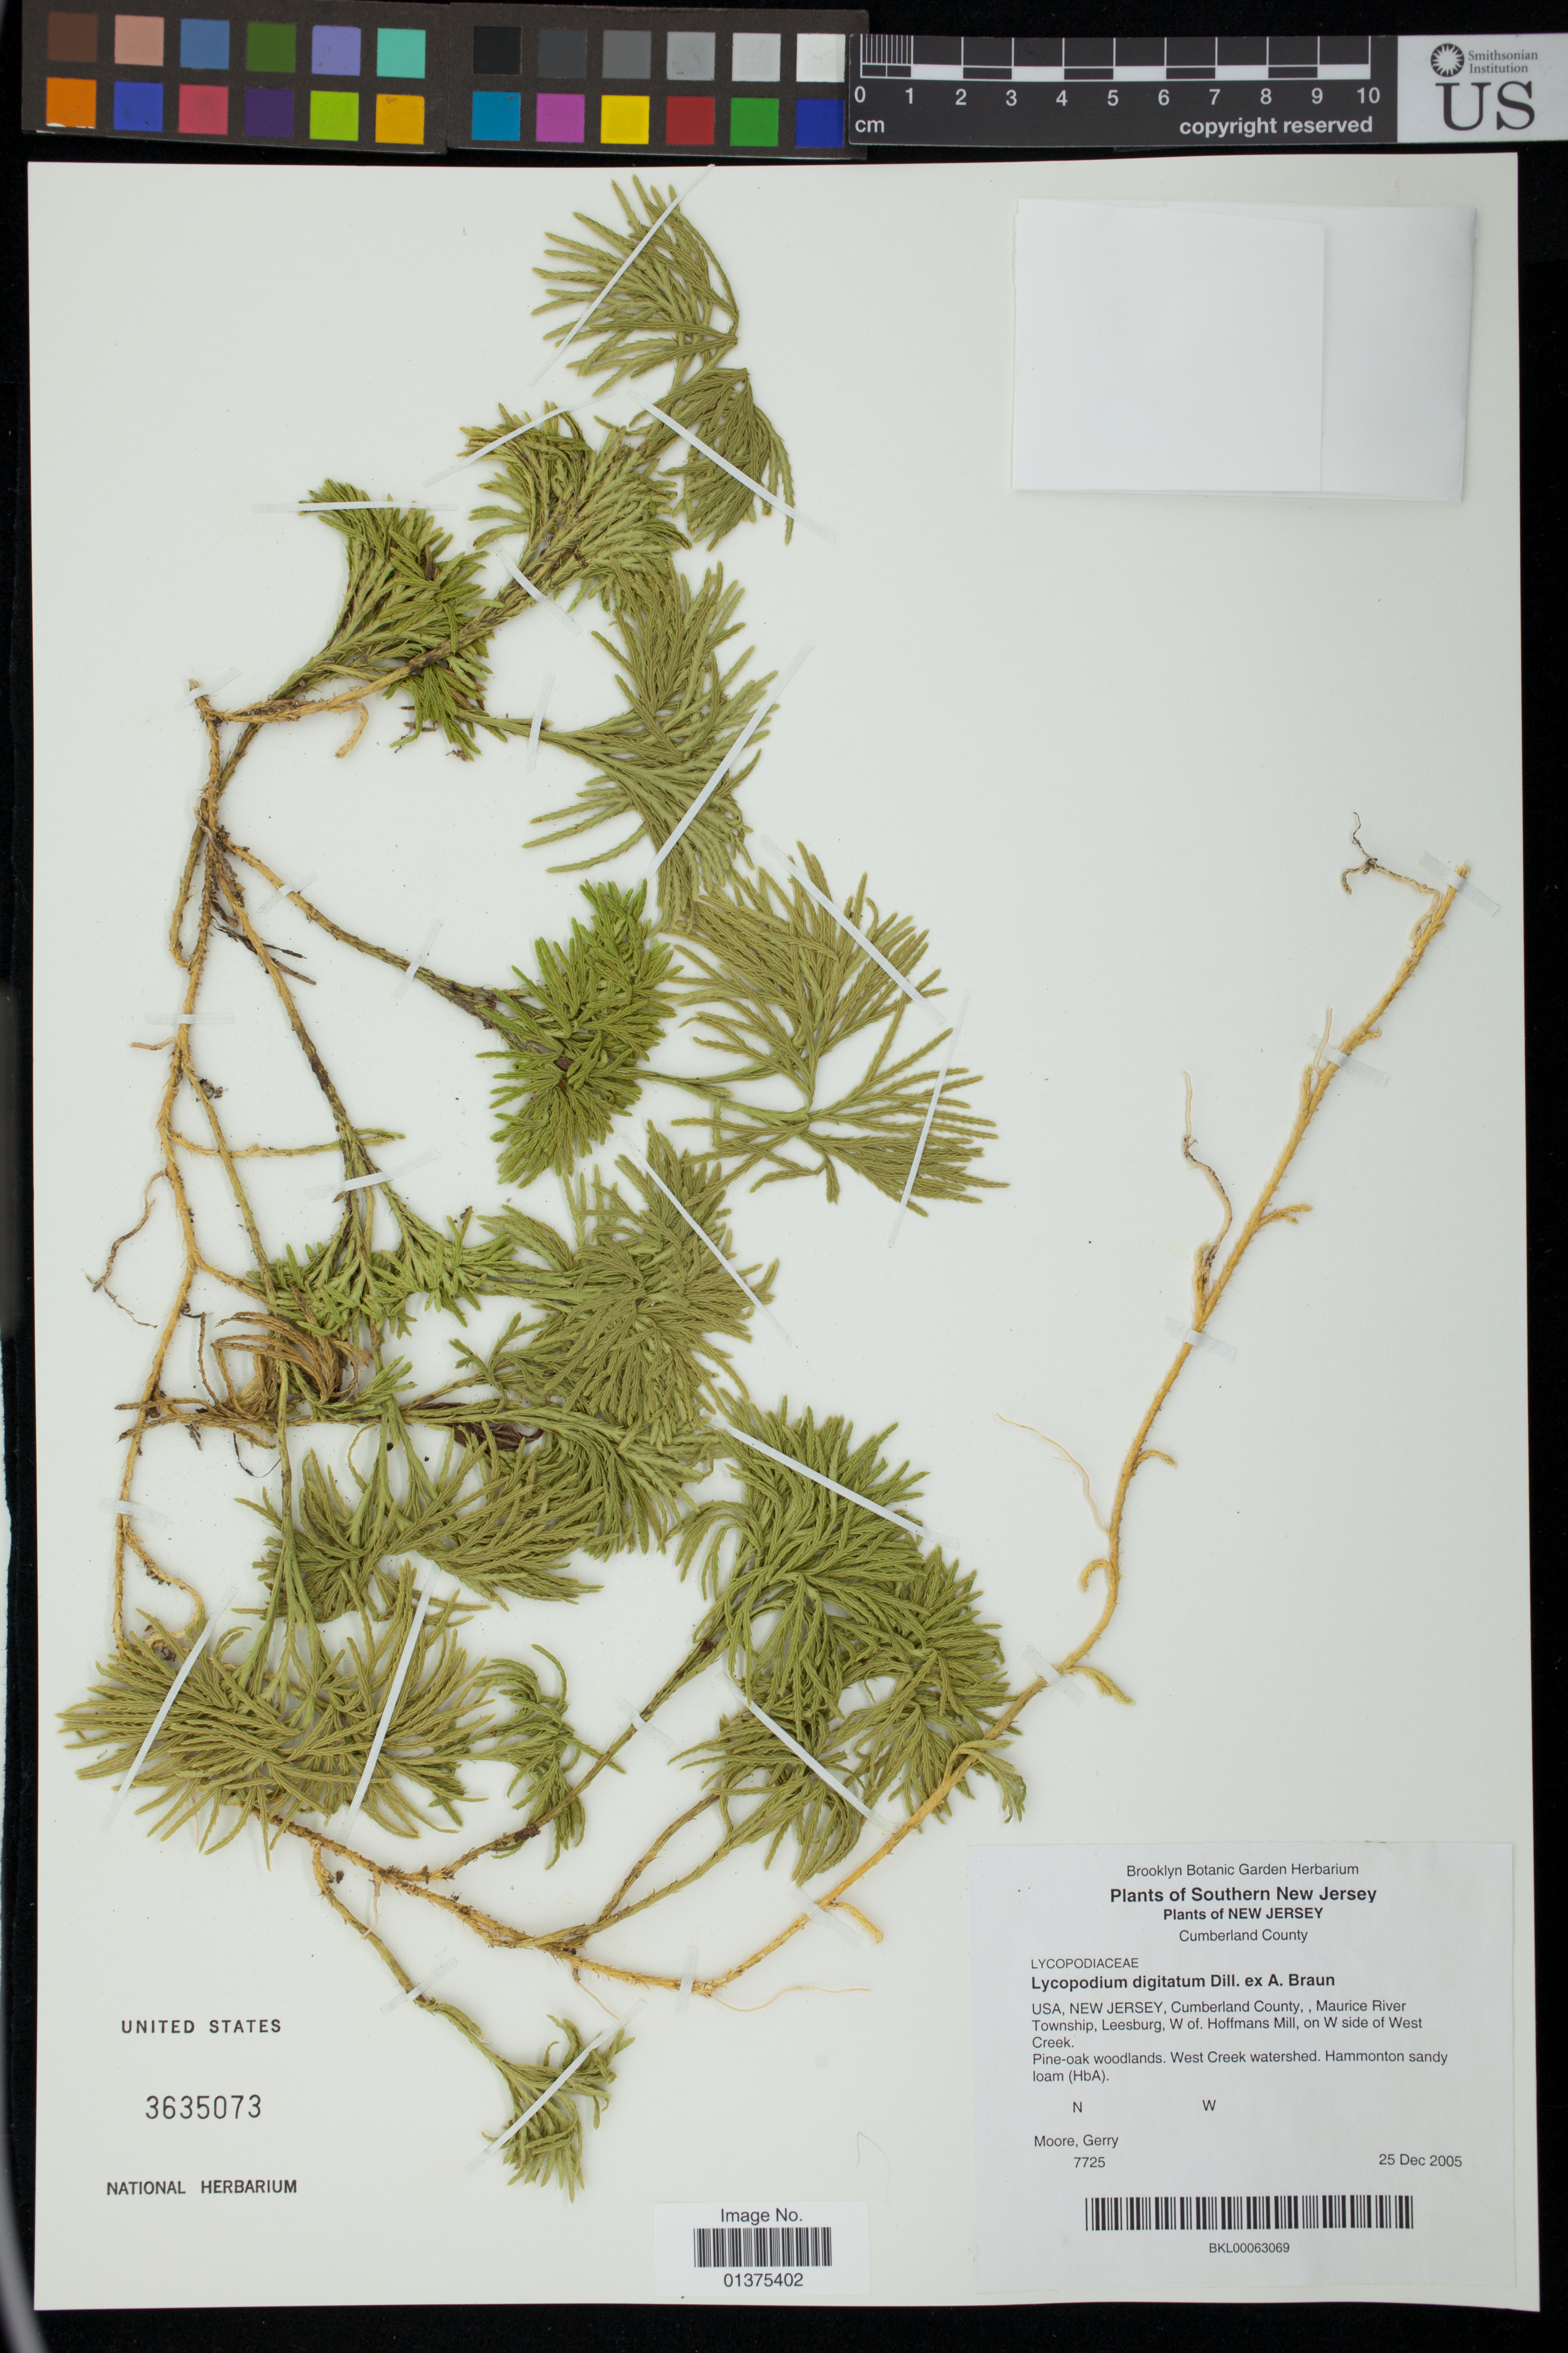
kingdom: Plantae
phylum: Tracheophyta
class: Lycopodiopsida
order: Lycopodiales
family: Lycopodiaceae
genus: Diphasiastrum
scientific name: Diphasiastrum digitatum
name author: (Dill. ex A. Braun) Holub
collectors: G. Moore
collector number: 7725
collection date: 2005-12-25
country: United States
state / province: New Jersey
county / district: Cumberland County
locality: Maurice River Township, Leesburg, W. of Hoffmans Mill, on W side of West Creek.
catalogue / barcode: US 3635073